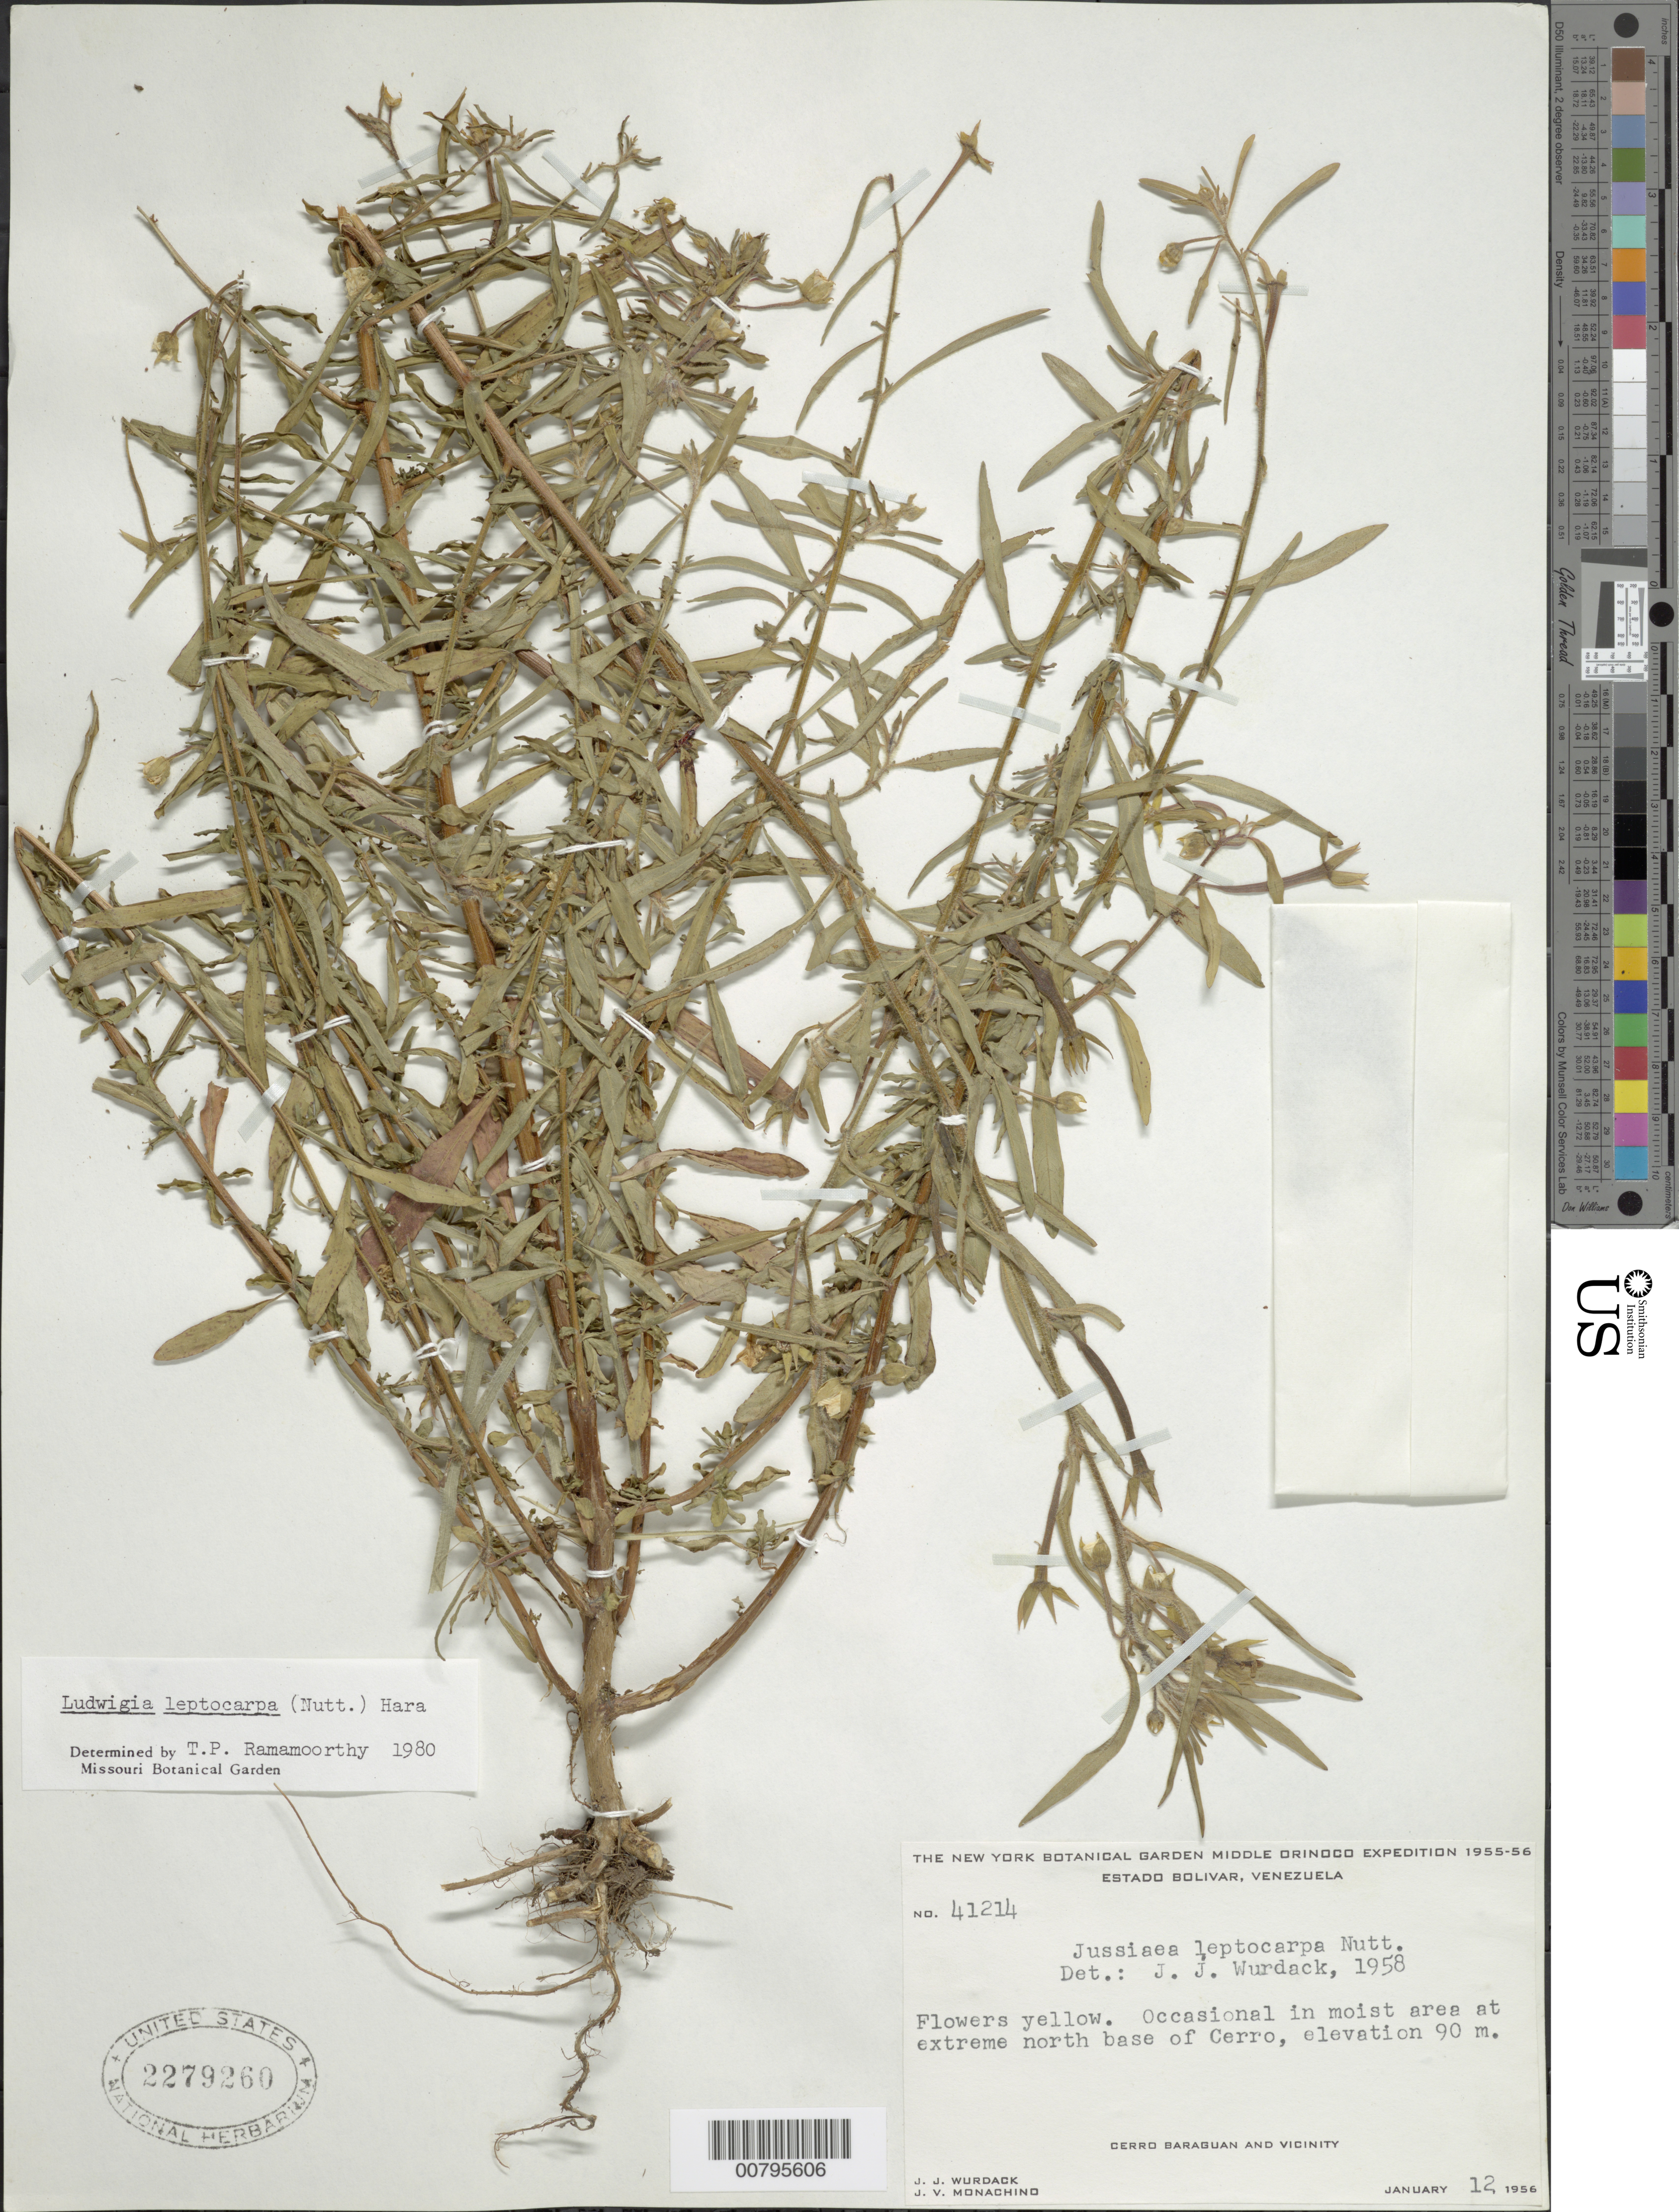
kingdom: Plantae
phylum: Tracheophyta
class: Magnoliopsida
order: Myrtales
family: Onagraceae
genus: Ludwigia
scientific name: Ludwigia leptocarpa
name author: (Nutt.) H. Hara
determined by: Ramamoorthy, T. P.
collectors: J. J. Wurdack & J. V. Monachino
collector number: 41214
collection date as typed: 12-Jan-56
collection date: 1956-01-12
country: Venezuela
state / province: Bolívar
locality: Cerro Baraguan, extreme N base and vicinity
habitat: Moist areas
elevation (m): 90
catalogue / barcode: US 2279260